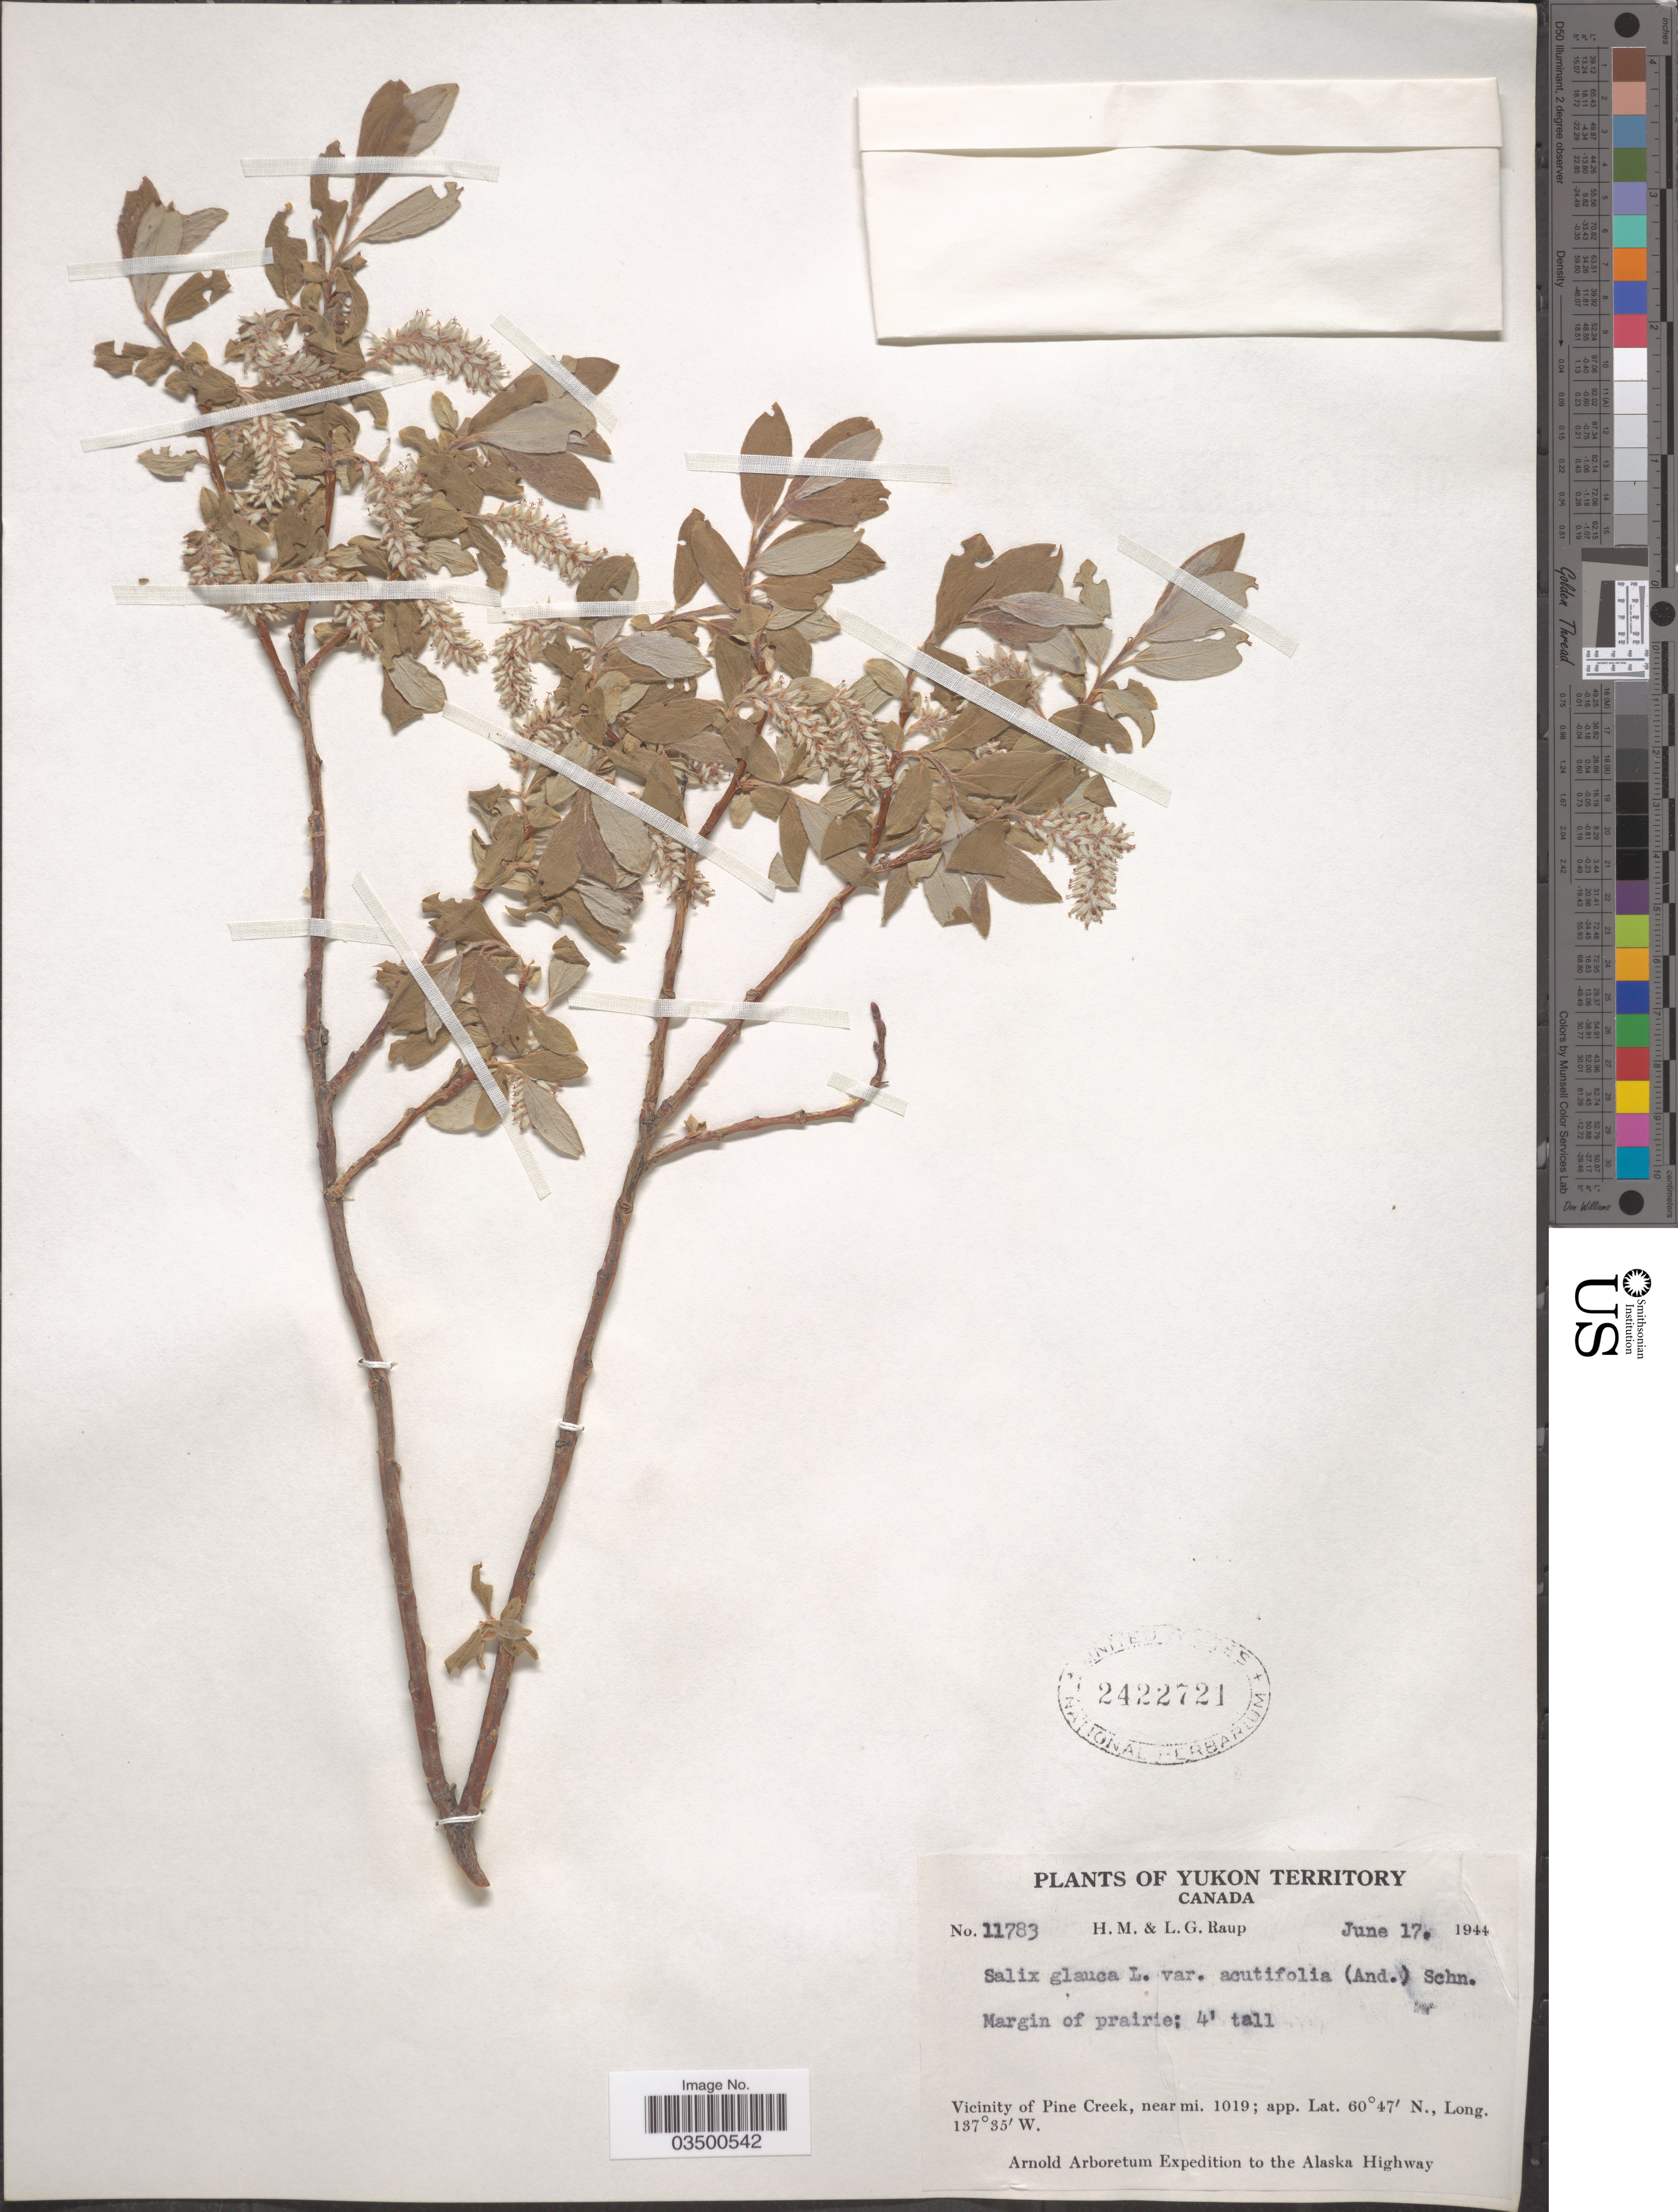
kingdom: Plantae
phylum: Tracheophyta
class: Magnoliopsida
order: Malpighiales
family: Salicaceae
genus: Salix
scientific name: Salix interior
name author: Rowlee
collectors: H. Raup & L. Raup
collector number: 11783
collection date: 1944-06-17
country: Canada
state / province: Yukon Territory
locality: Vicinity of Pine Creek, near mi. 1019.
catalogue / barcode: US 2422721